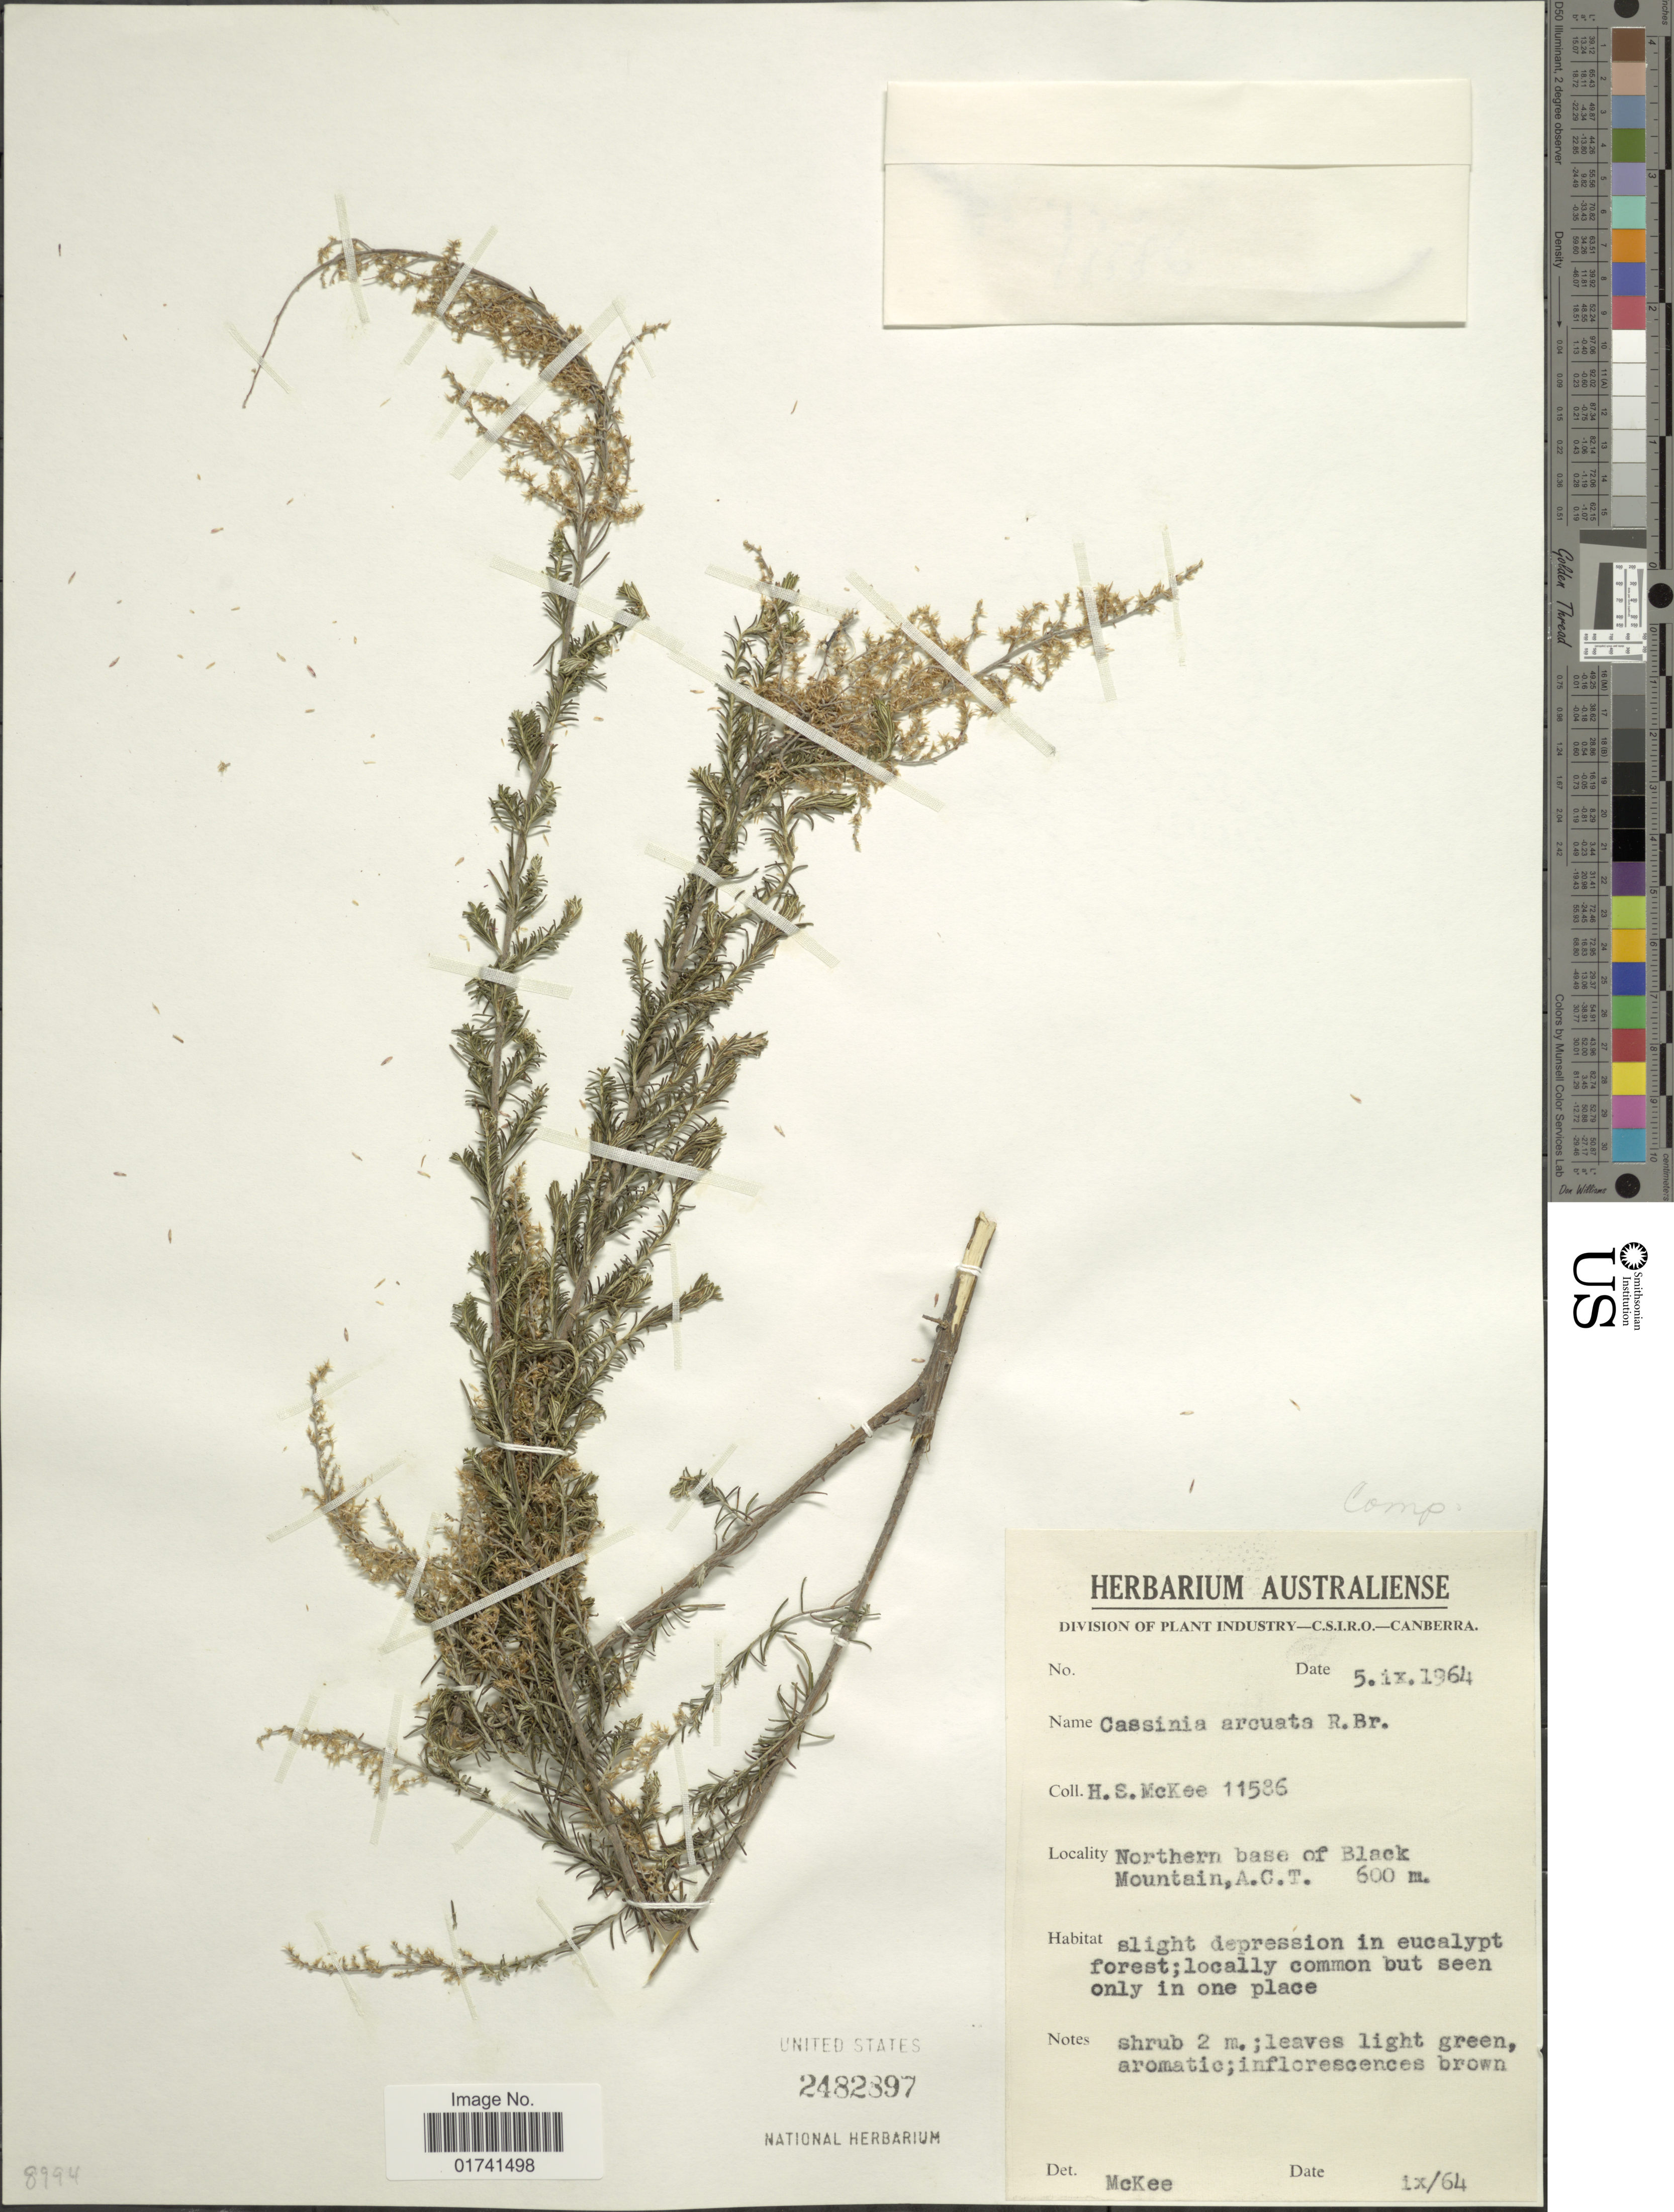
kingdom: Plantae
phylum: Tracheophyta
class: Magnoliopsida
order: Asterales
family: Asteraceae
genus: Cassinia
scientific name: Cassinia arcuata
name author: R. Br.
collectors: H. S. McKee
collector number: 11586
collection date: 1964-09-05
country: Australia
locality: Northern base of Black Mountain, A.C.T.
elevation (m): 600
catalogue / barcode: US 2482897